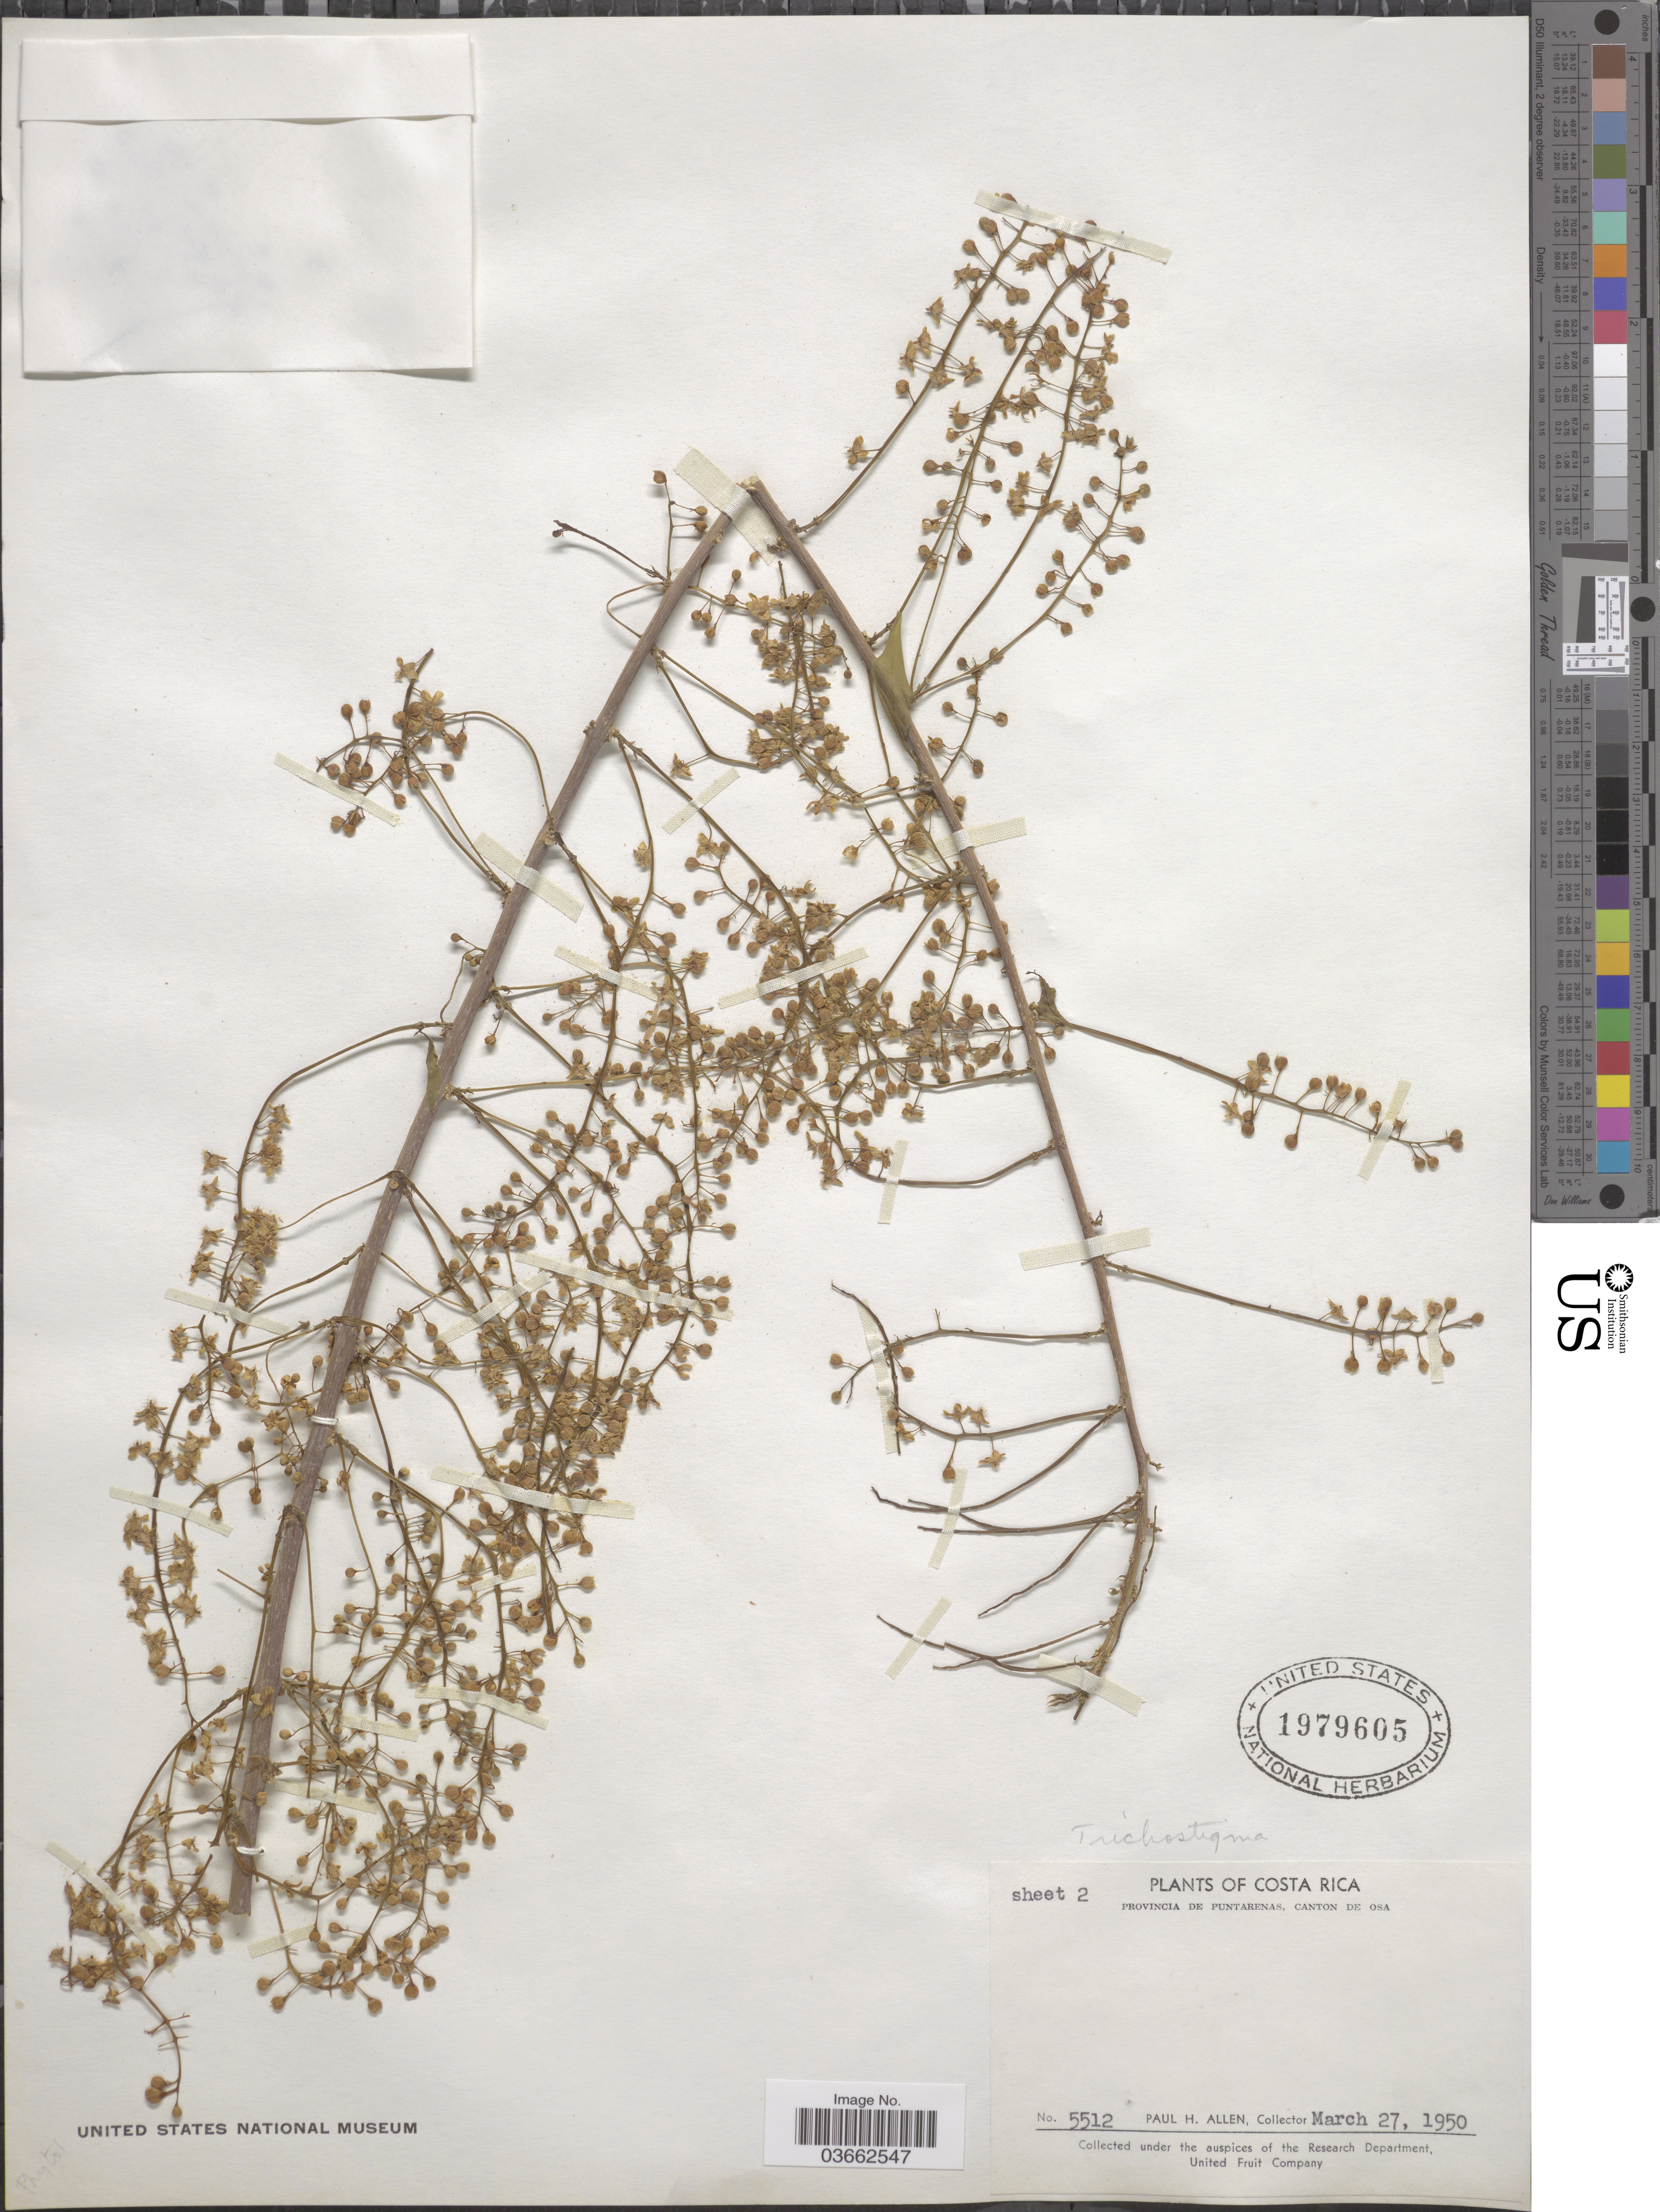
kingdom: Plantae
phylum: Tracheophyta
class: Magnoliopsida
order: Caryophyllales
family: Phytolaccaceae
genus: Trichostigma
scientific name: Trichostigma sp.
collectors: P. H. Allen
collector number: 5512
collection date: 1950-03-27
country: Costa Rica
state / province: Puntarenas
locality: Canton de Osa.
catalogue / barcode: US 1979605